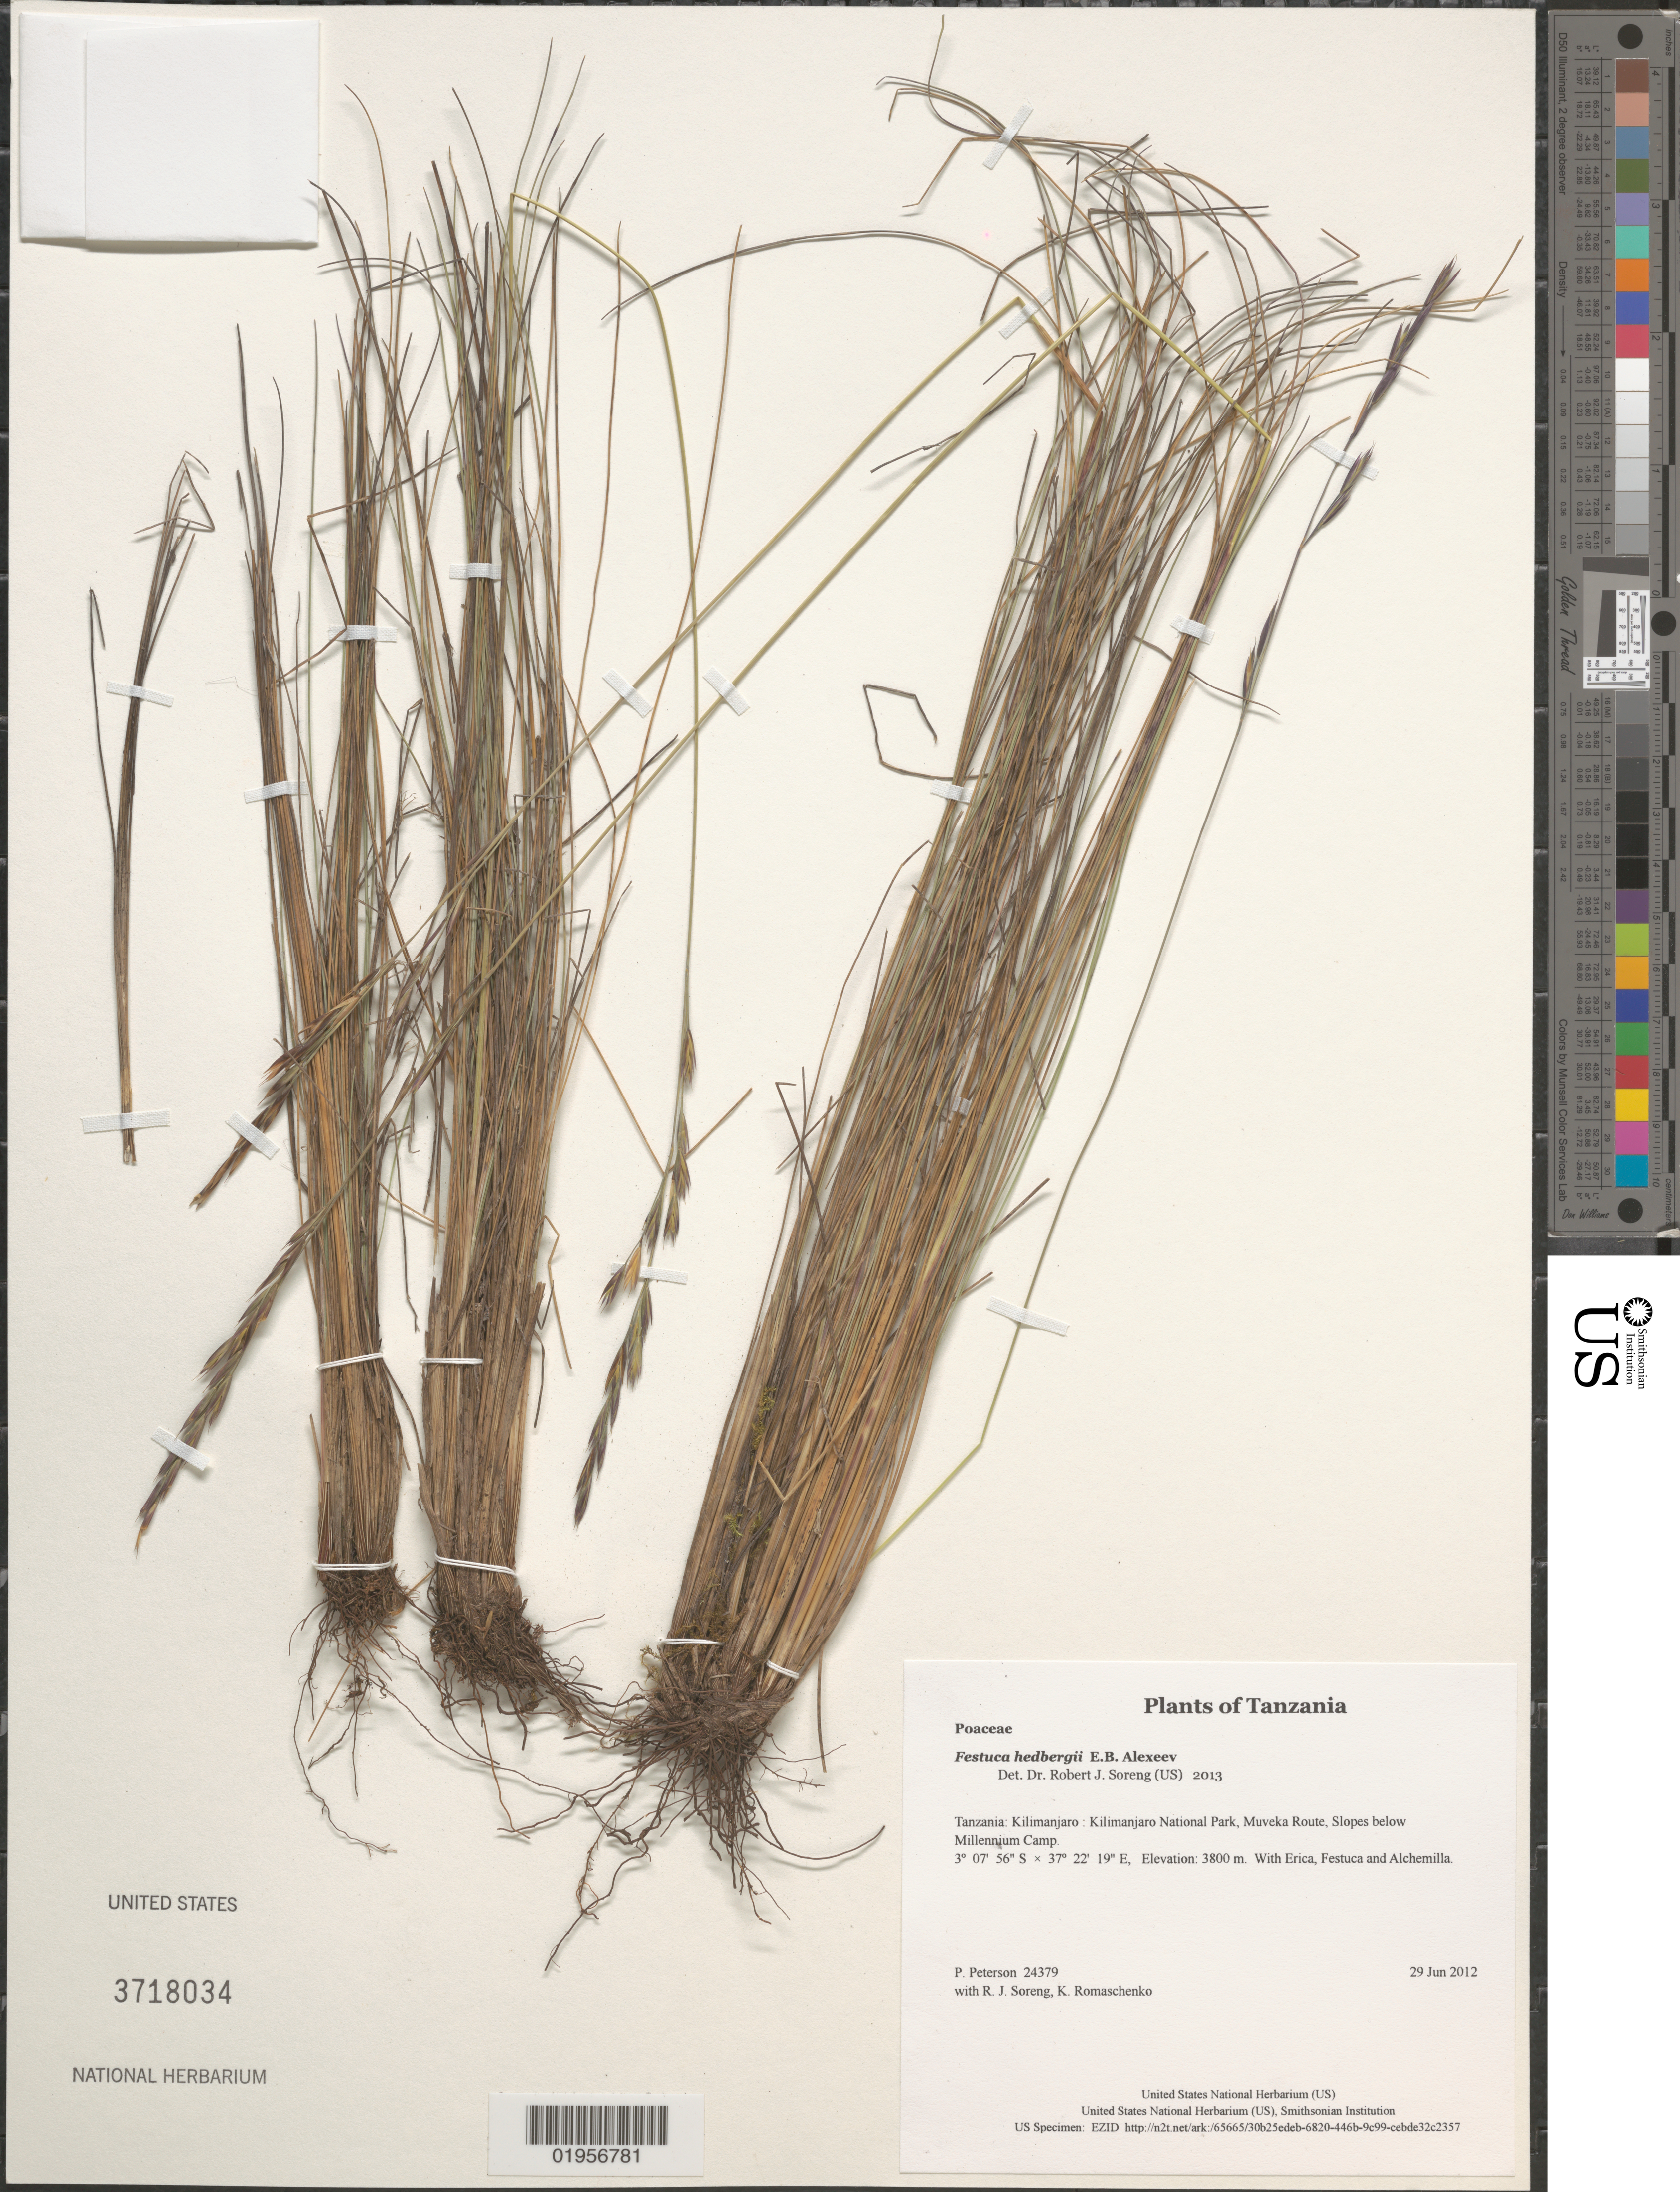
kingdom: Plantae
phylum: Tracheophyta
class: Liliopsida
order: Poales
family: Poaceae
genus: Festuca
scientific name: Festuca hedbergii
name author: E.B. Alexeev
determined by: Soreng, Robert J., Research Associate (BOT), Smithsonian Institution - National Museum of Natural History (UNITED STATES)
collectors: P. M. Peterson, R. J. Soreng & K. Romaschenko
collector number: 24379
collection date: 2012-06-29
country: Tanzania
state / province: Kilimanjaro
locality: Kilimanjaro National Park, Muveka Route, Slopes below Millennium Camp.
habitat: With Erica, Festuca and Alchemilla.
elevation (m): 3800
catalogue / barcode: US 3718034